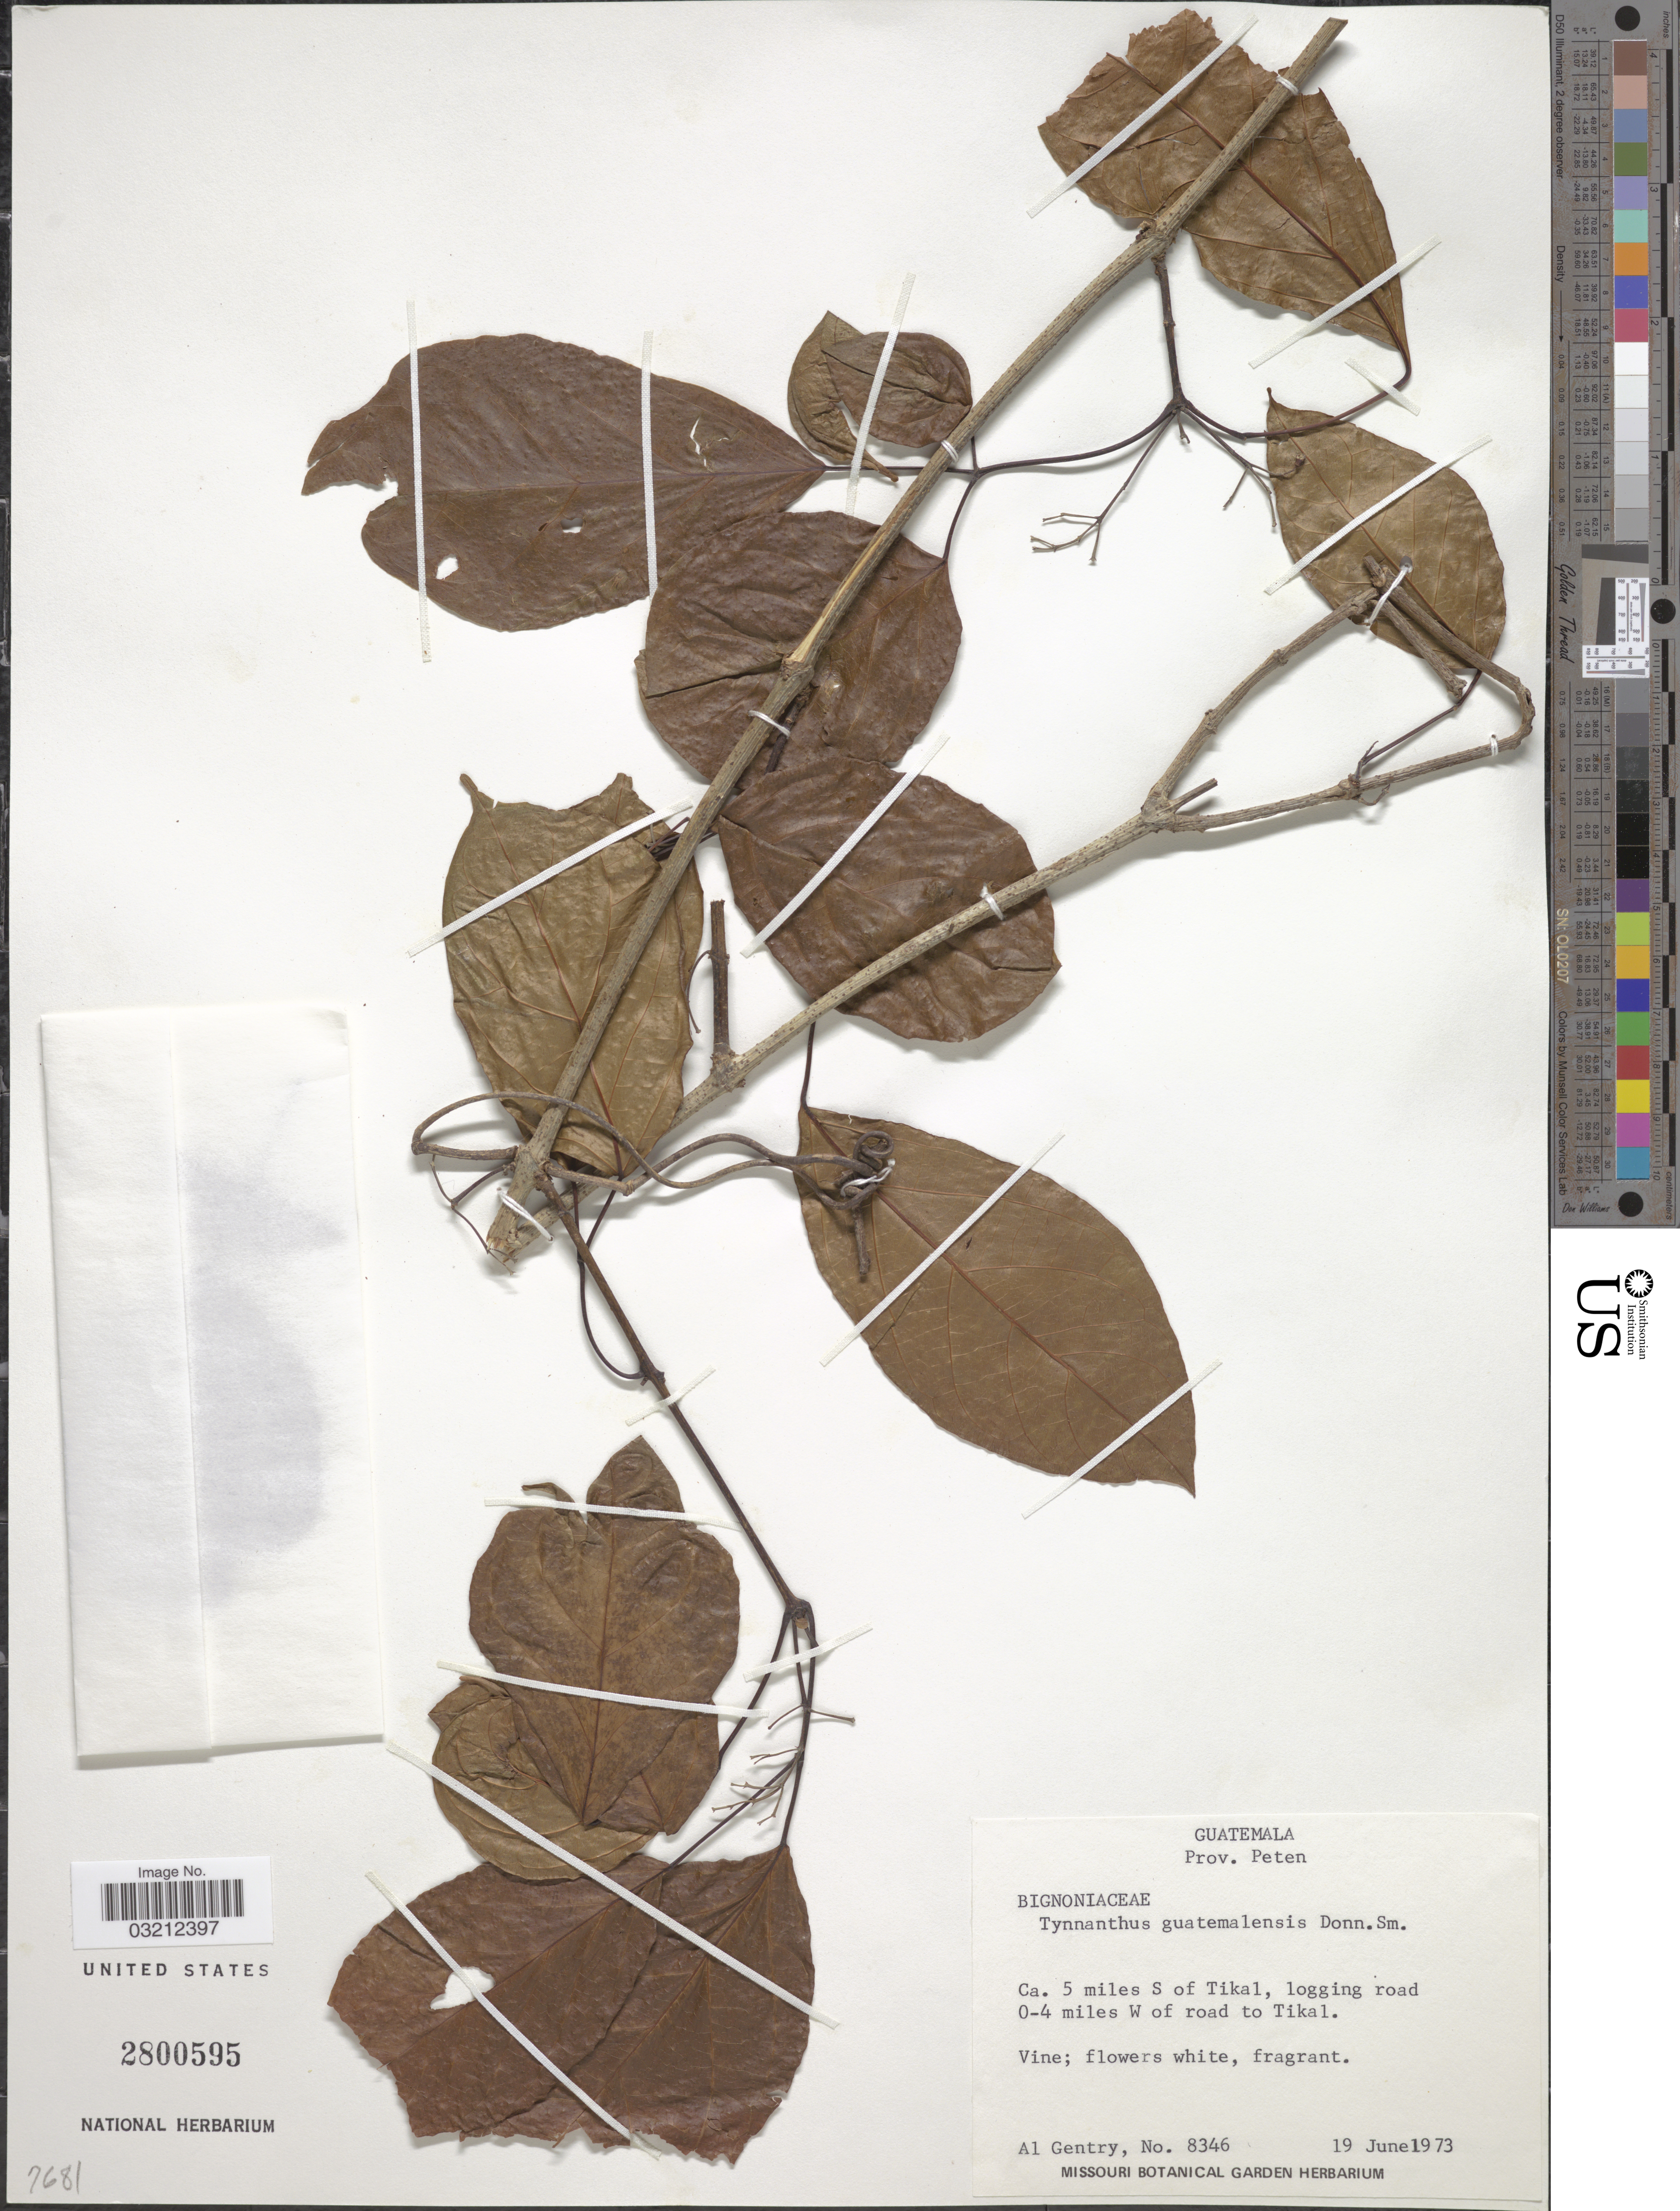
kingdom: Plantae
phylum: Tracheophyta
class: Magnoliopsida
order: Lamiales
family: Bignoniaceae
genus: Tynanthus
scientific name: Tynanthus guatemalensis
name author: Donn. Sm.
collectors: A. H. Gentry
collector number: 8346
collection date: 1973-06-19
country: Guatemala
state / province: El Petén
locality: Prov. Peten. Ca. 5 miles S of Tikal, logging road 0-4 miles W of road to Tikal.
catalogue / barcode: US 2800595